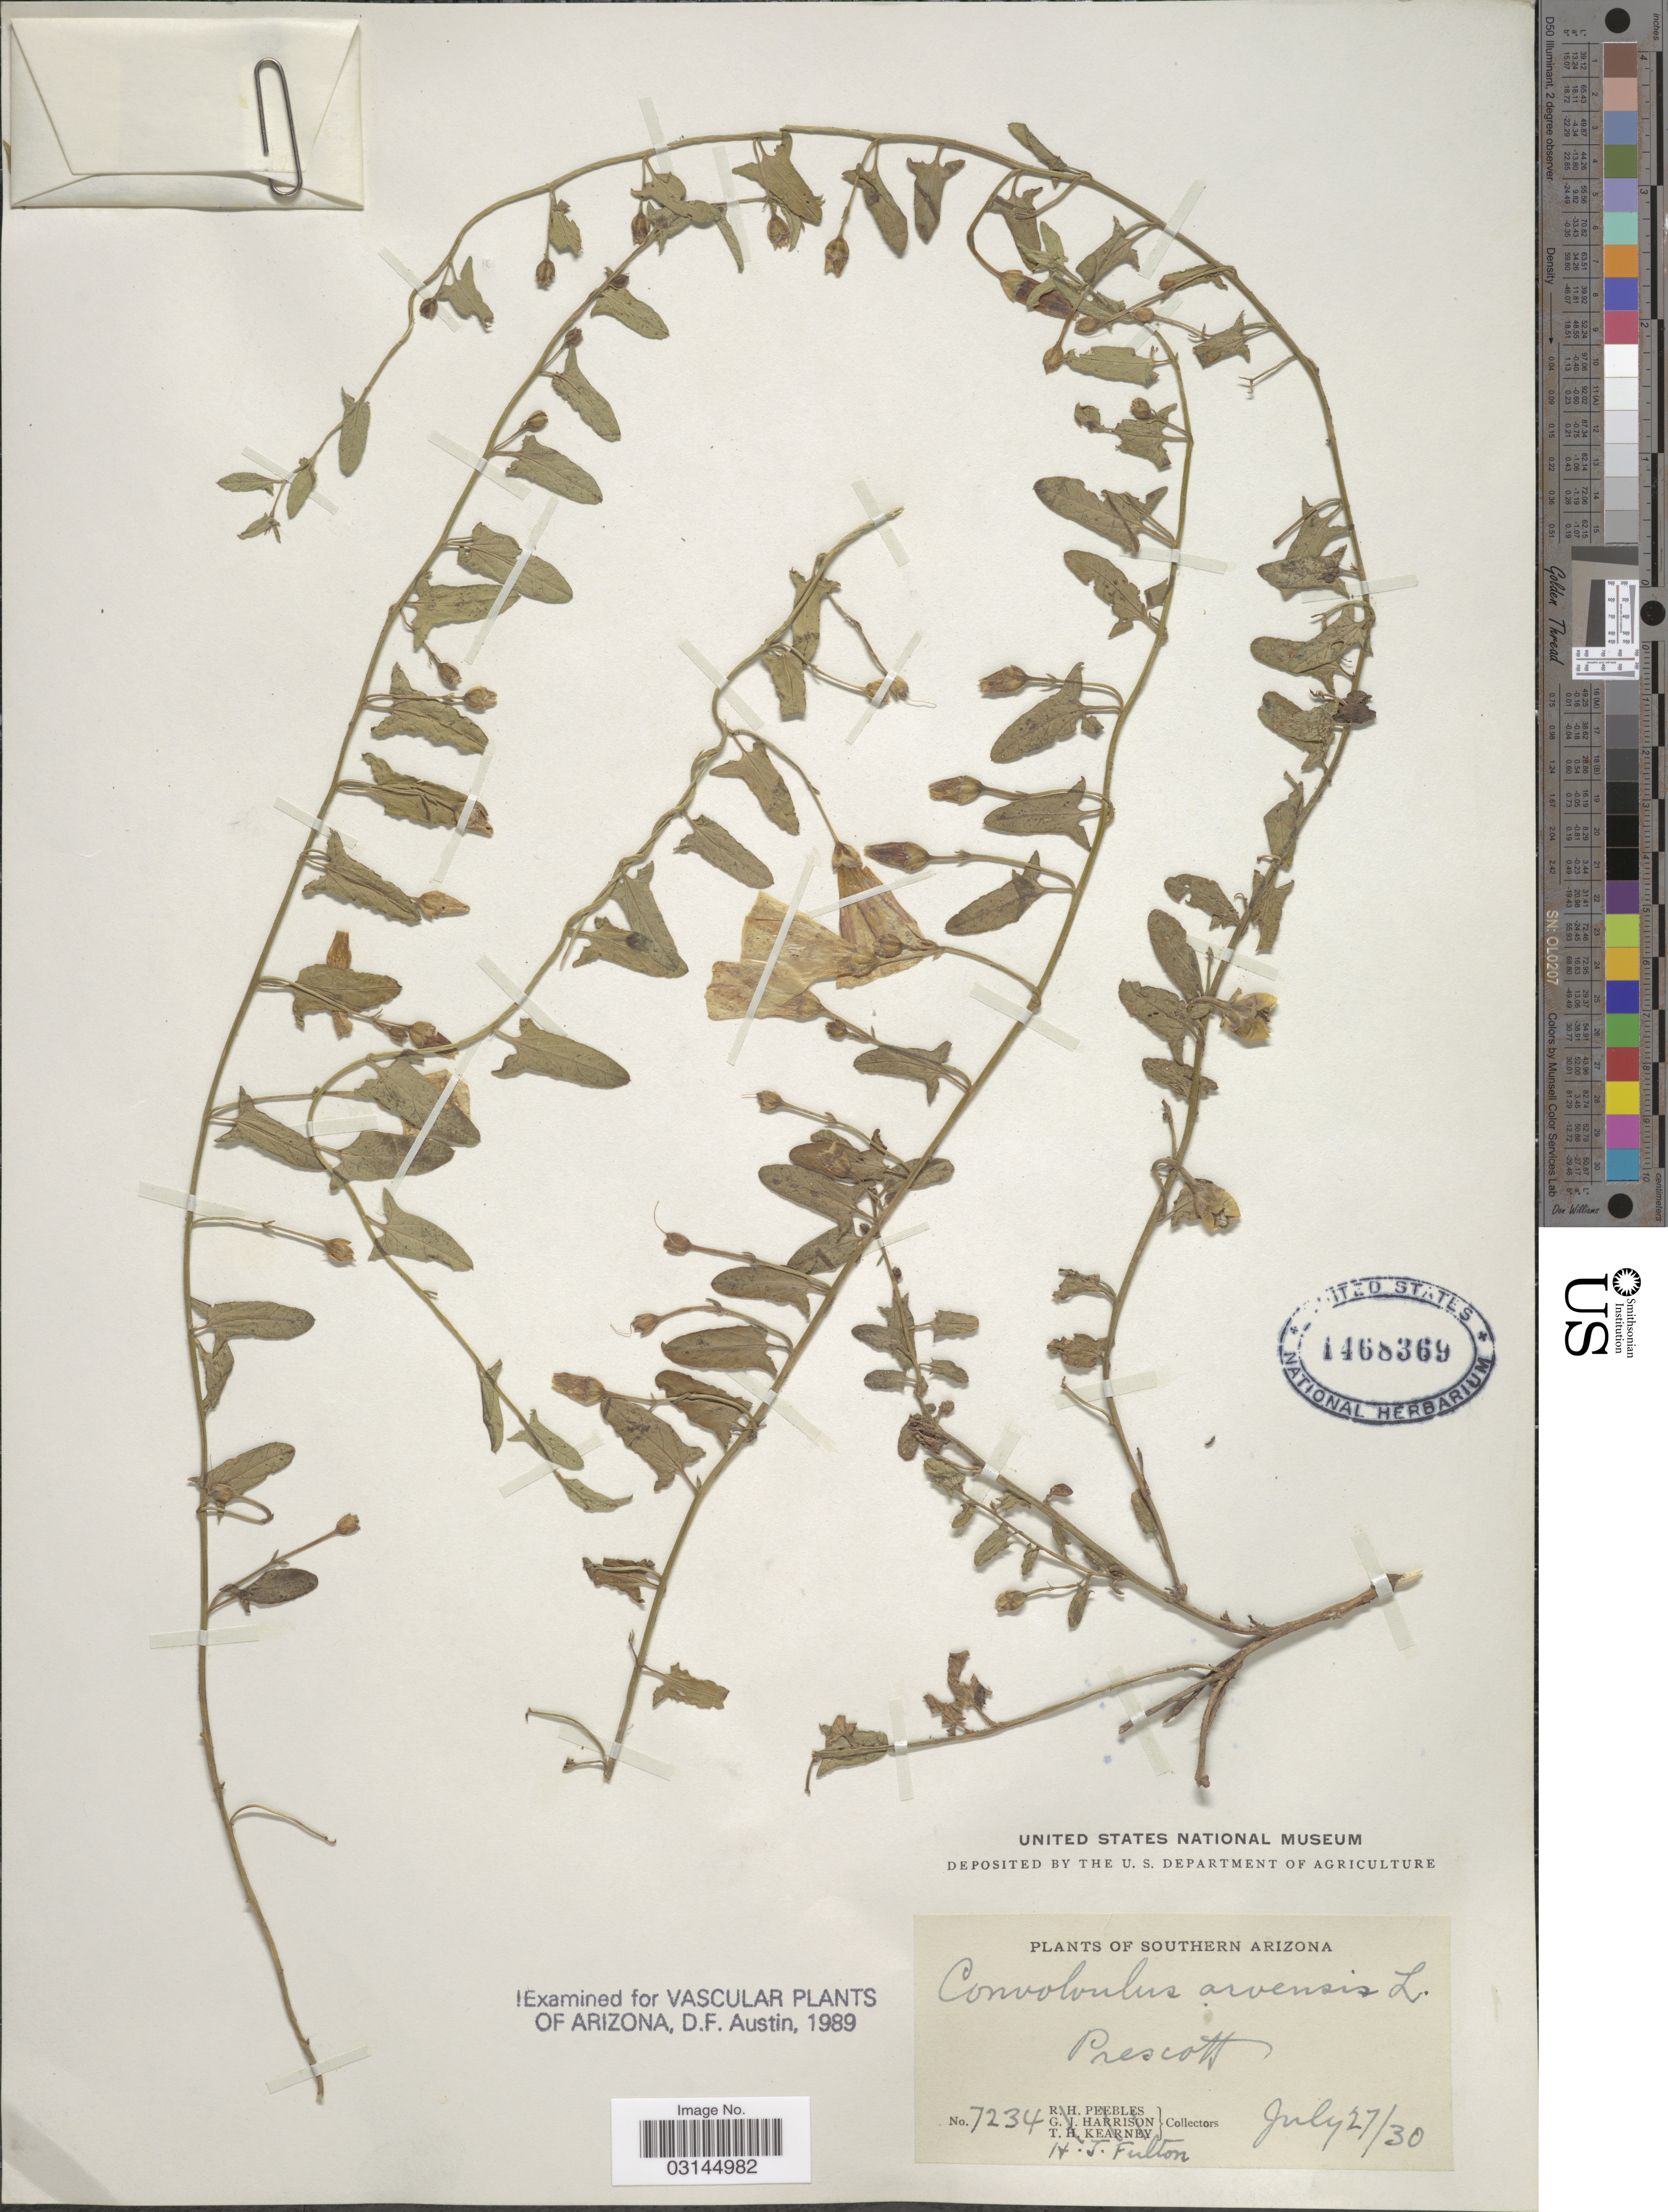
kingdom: Plantae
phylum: Tracheophyta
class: Magnoliopsida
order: Solanales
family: Convolvulaceae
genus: Convolvulus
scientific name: Convolvulus arvensis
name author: L.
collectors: H. Fulton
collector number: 7234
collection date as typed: Transcribed d/m/y: 27/7/30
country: United States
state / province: Arizona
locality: Southern Arizona. Prescott.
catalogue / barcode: US 1468369